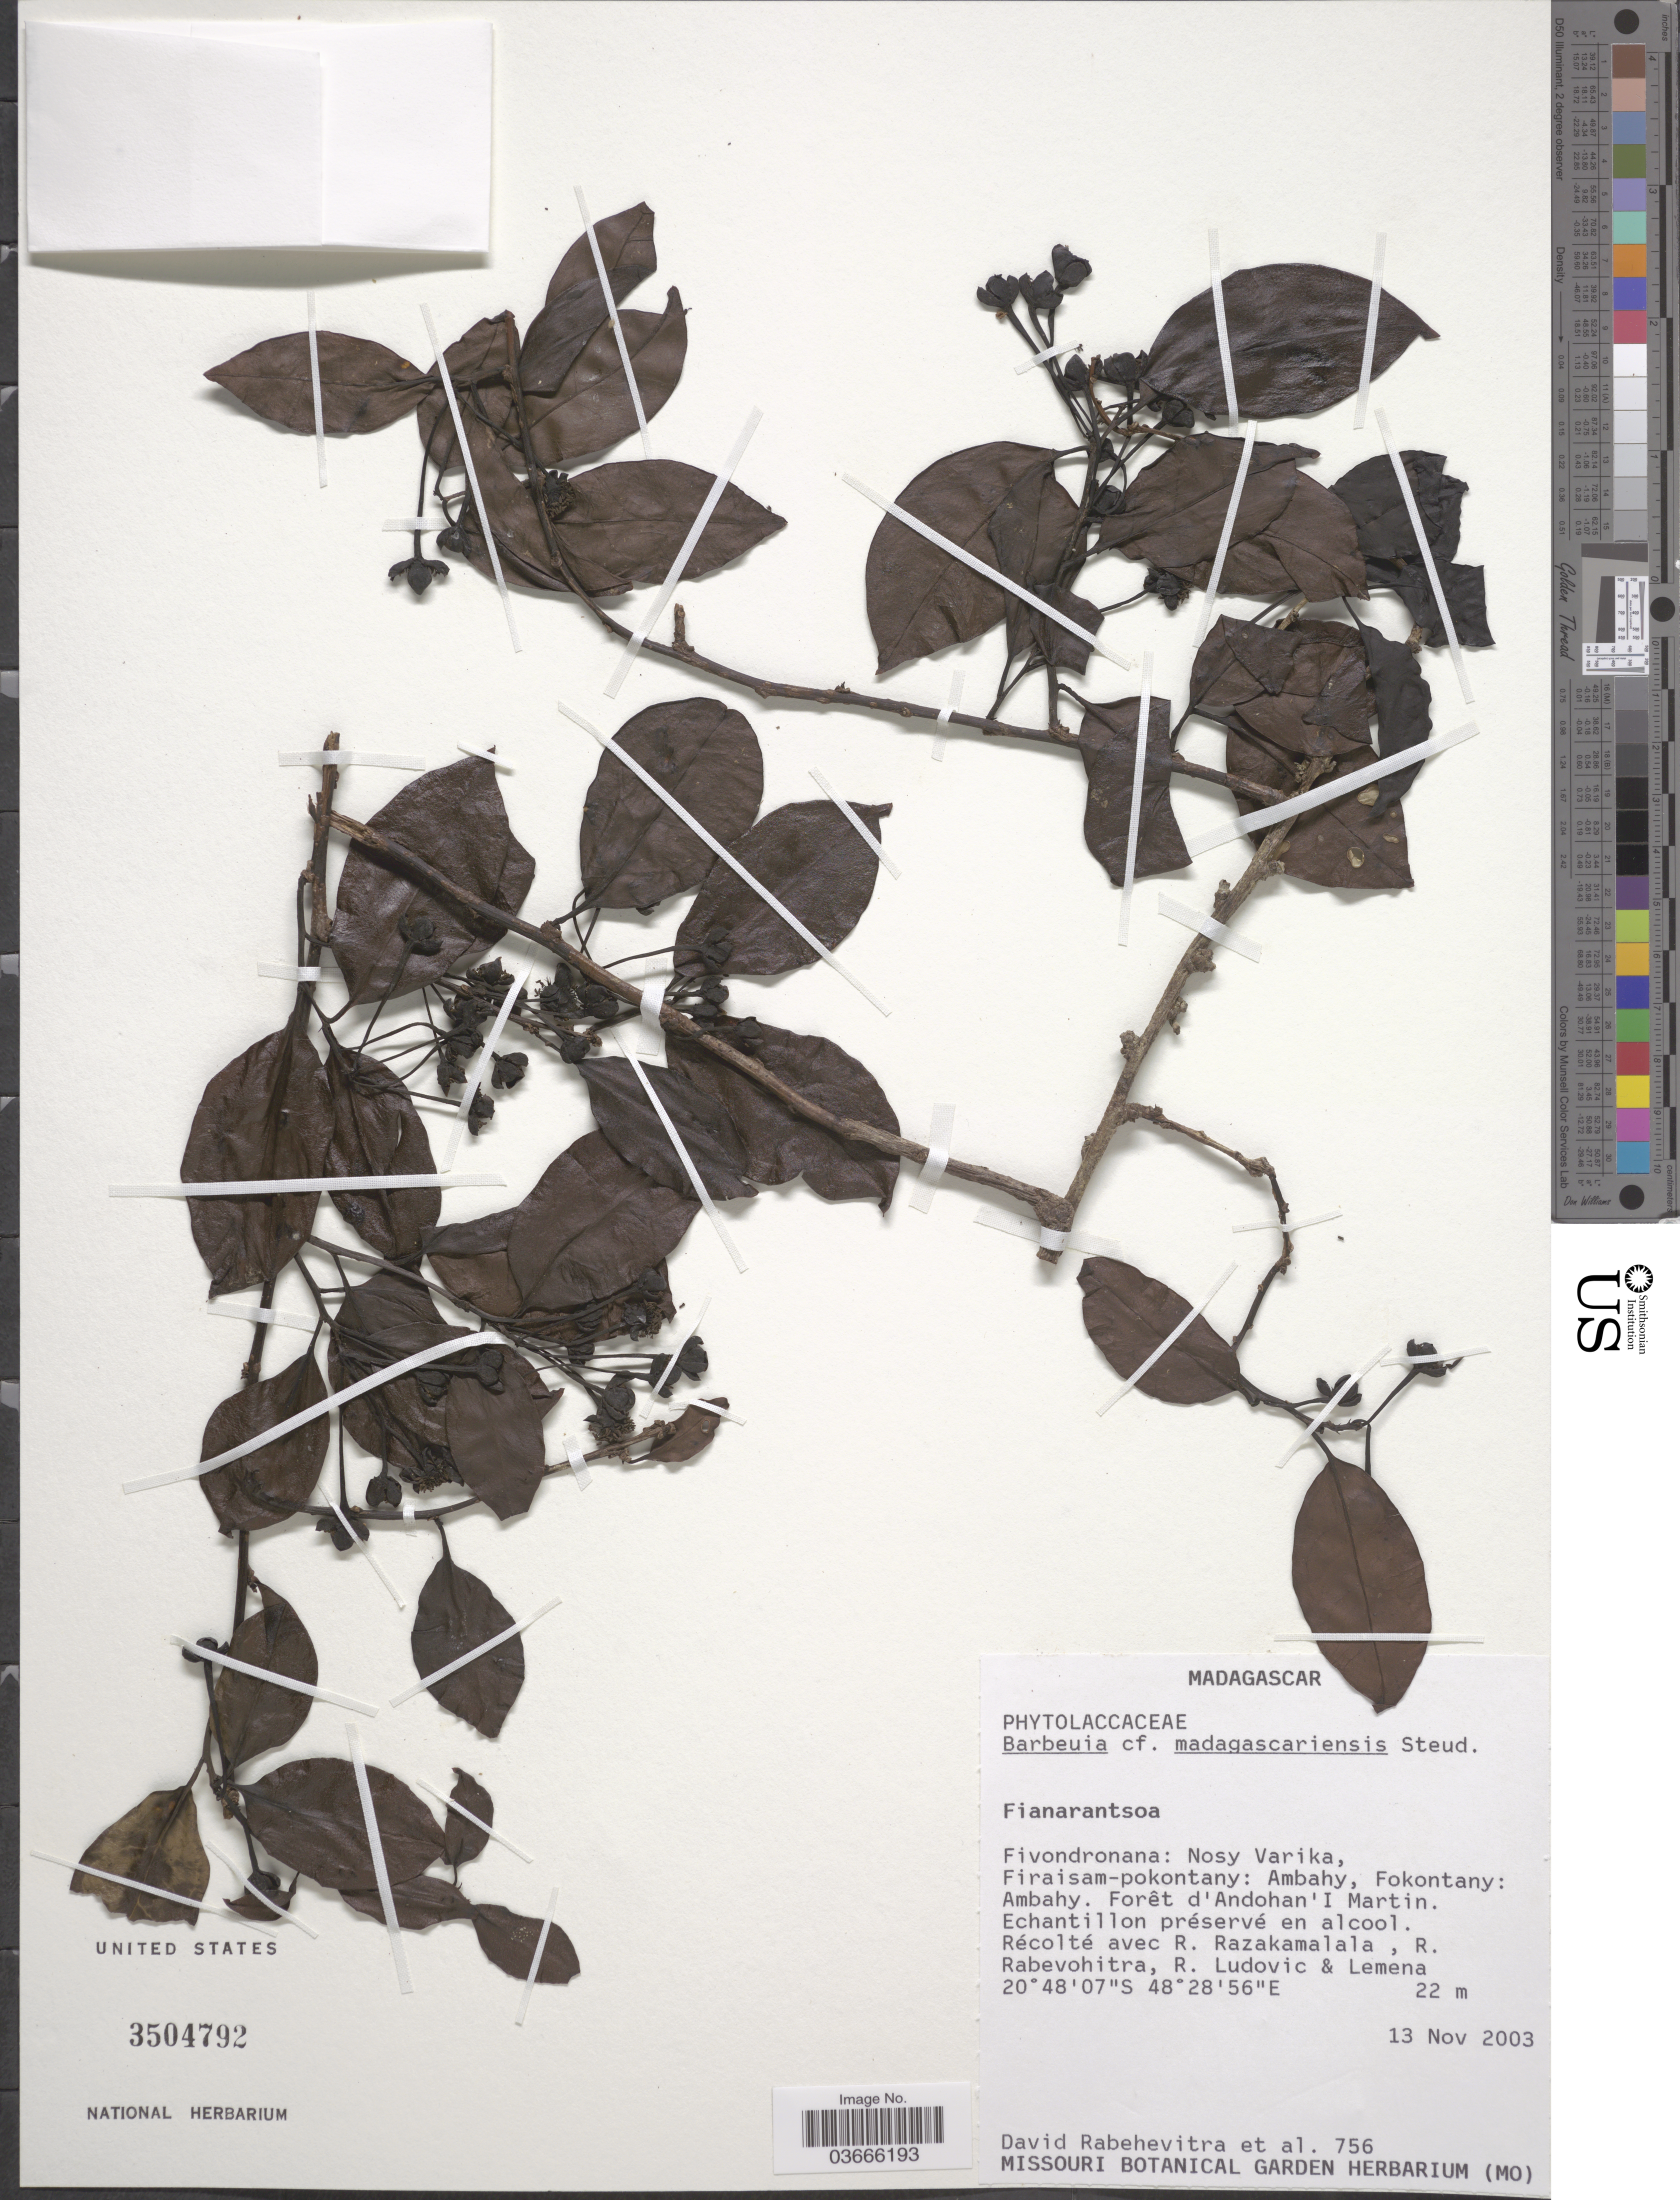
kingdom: Plantae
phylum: Tracheophyta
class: Magnoliopsida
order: Caryophyllales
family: Barbeuiaceae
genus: Barbeuia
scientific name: Barbeuia madagascariensis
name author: Steud.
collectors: D. Rabehevitra, R. Razakamalala, R. Rabevohitra, R. Ludovic & Lemena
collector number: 756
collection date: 2003-11-13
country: Madagascar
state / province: Vatovavy Fitovinany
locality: Fivondronana: Nosy Varika, Firaisam-pokontany: Ambahy, Fokontany: Ambahy. Forêt d'Andohan' I Martin.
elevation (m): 22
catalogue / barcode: US 3504792